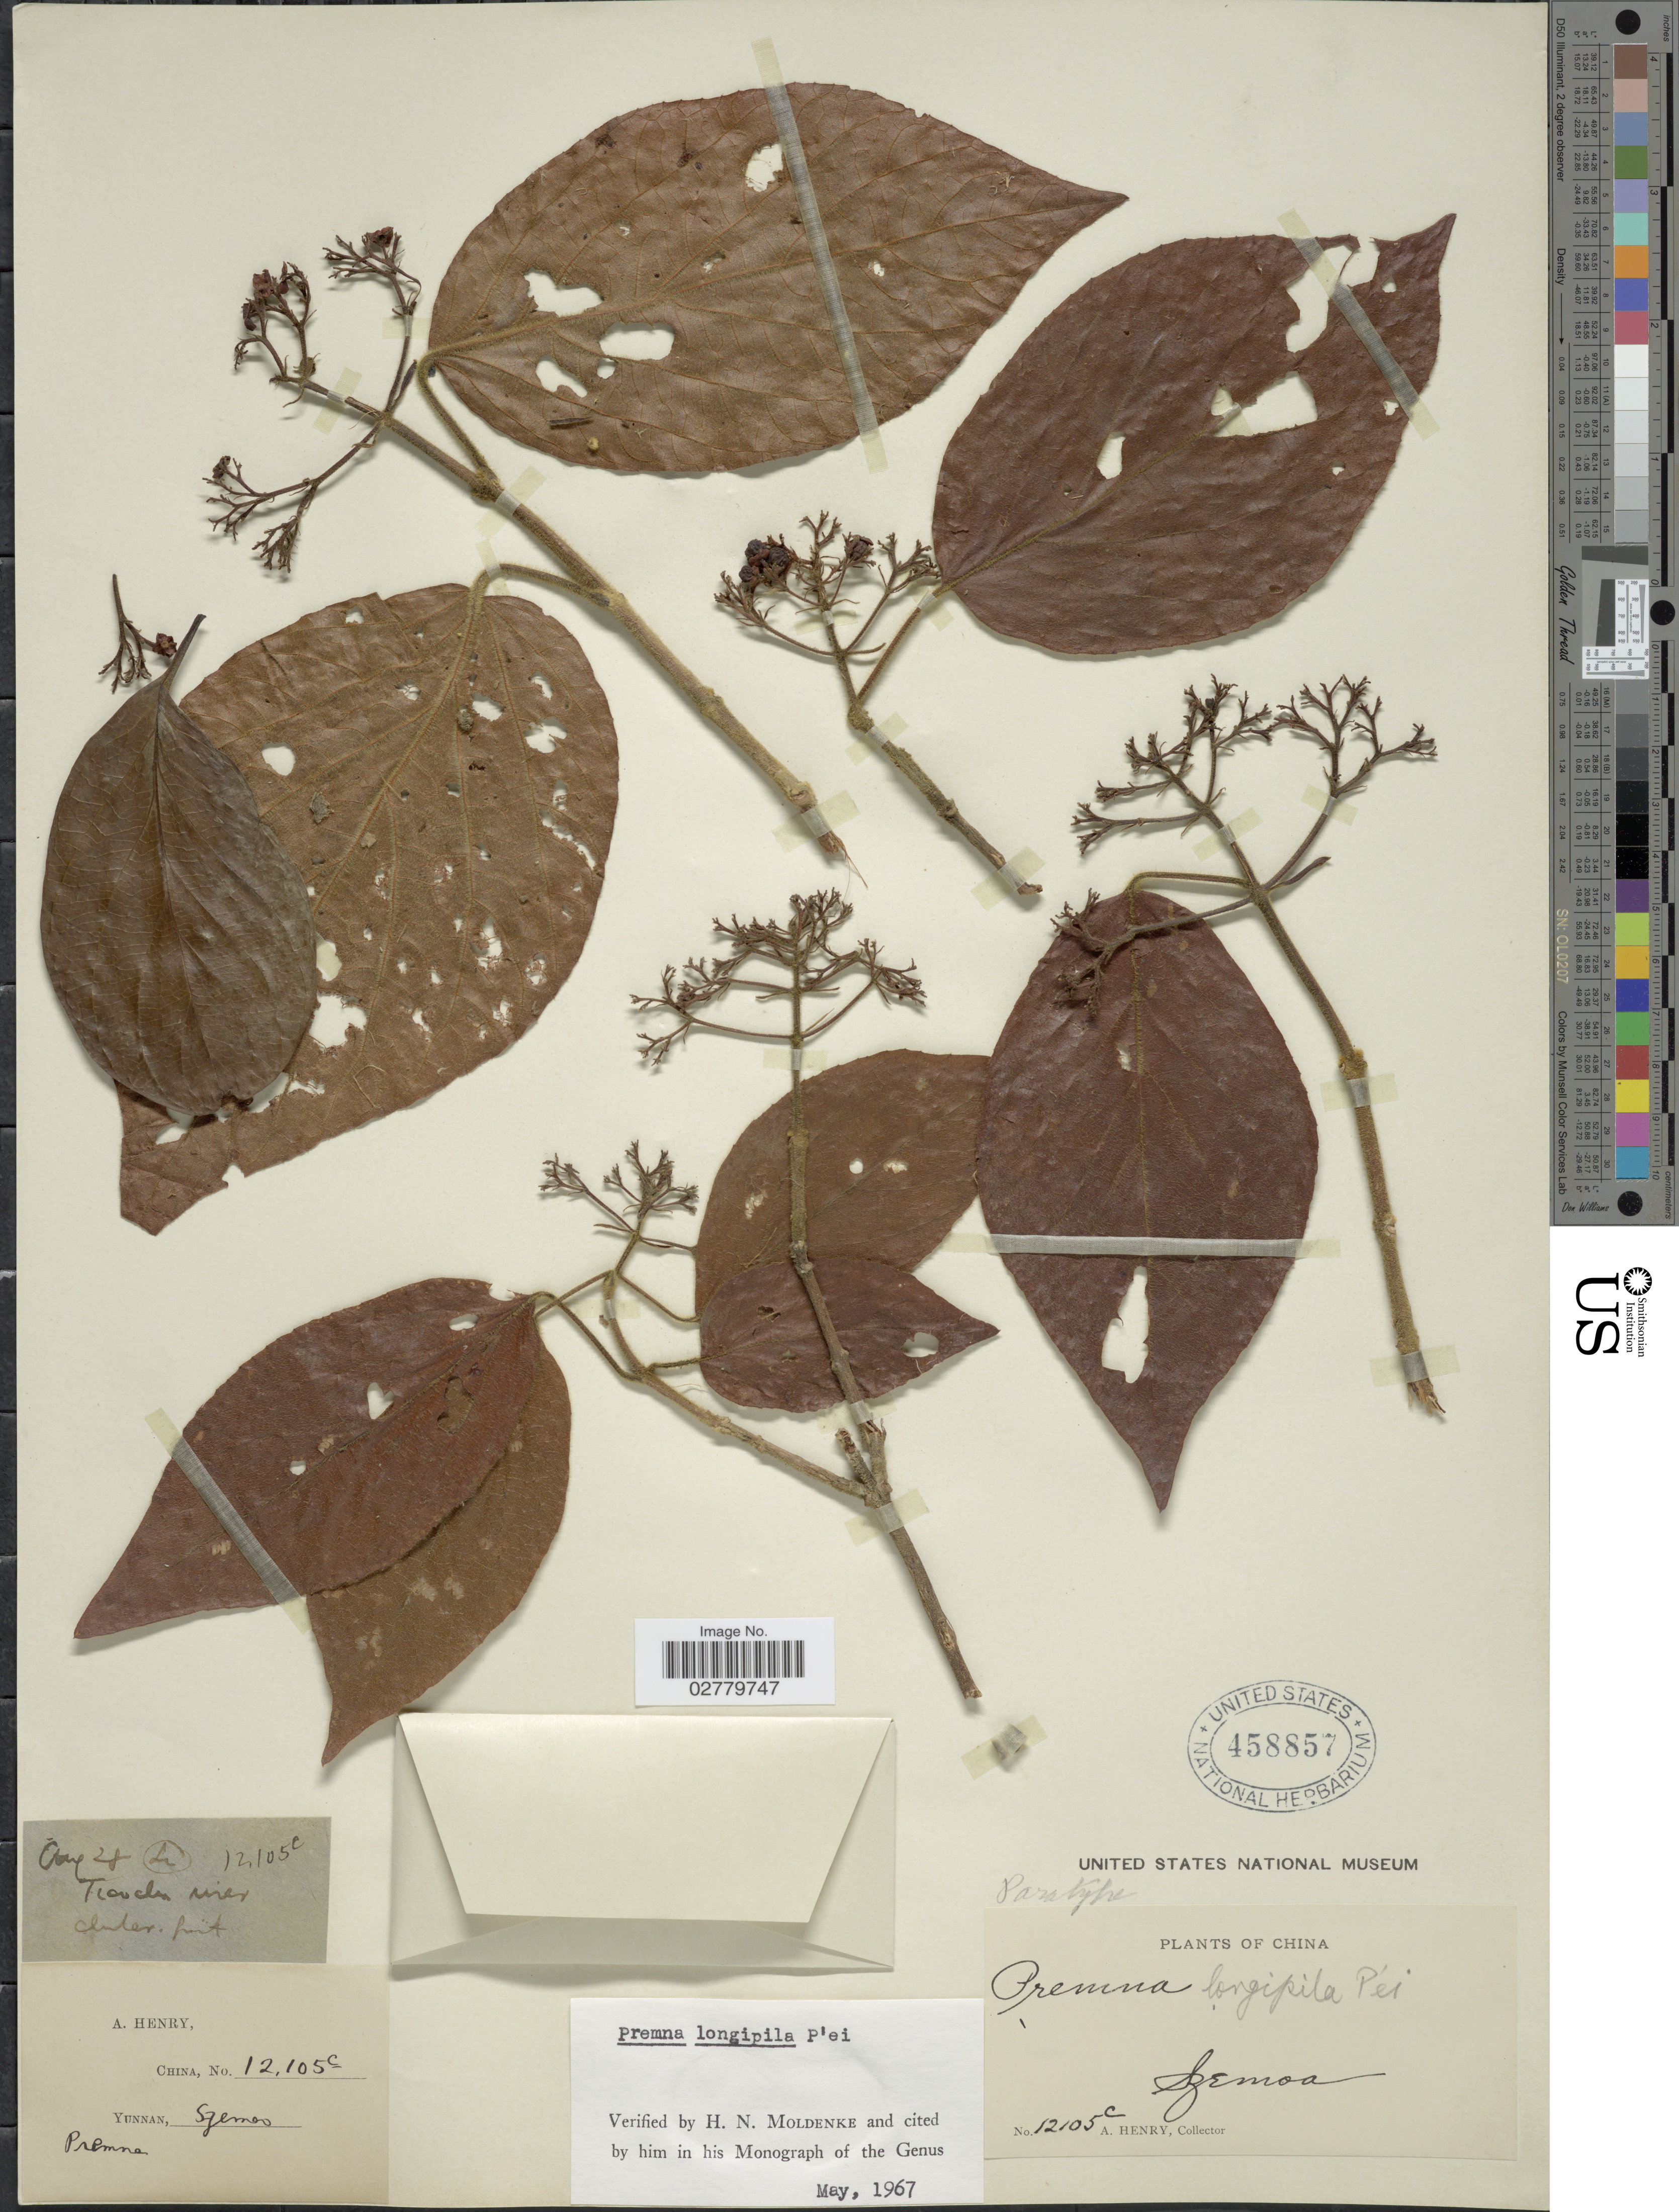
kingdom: Plantae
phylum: Tracheophyta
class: Magnoliopsida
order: Lamiales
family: Lamiaceae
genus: Premna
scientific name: Premna longipila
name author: C. P'ei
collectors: A. Henry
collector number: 12105 C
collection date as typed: Transcribed d/m/y: /8/28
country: China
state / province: Yunnan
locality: Szemoa. Tiochen river. Li.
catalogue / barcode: US 458857